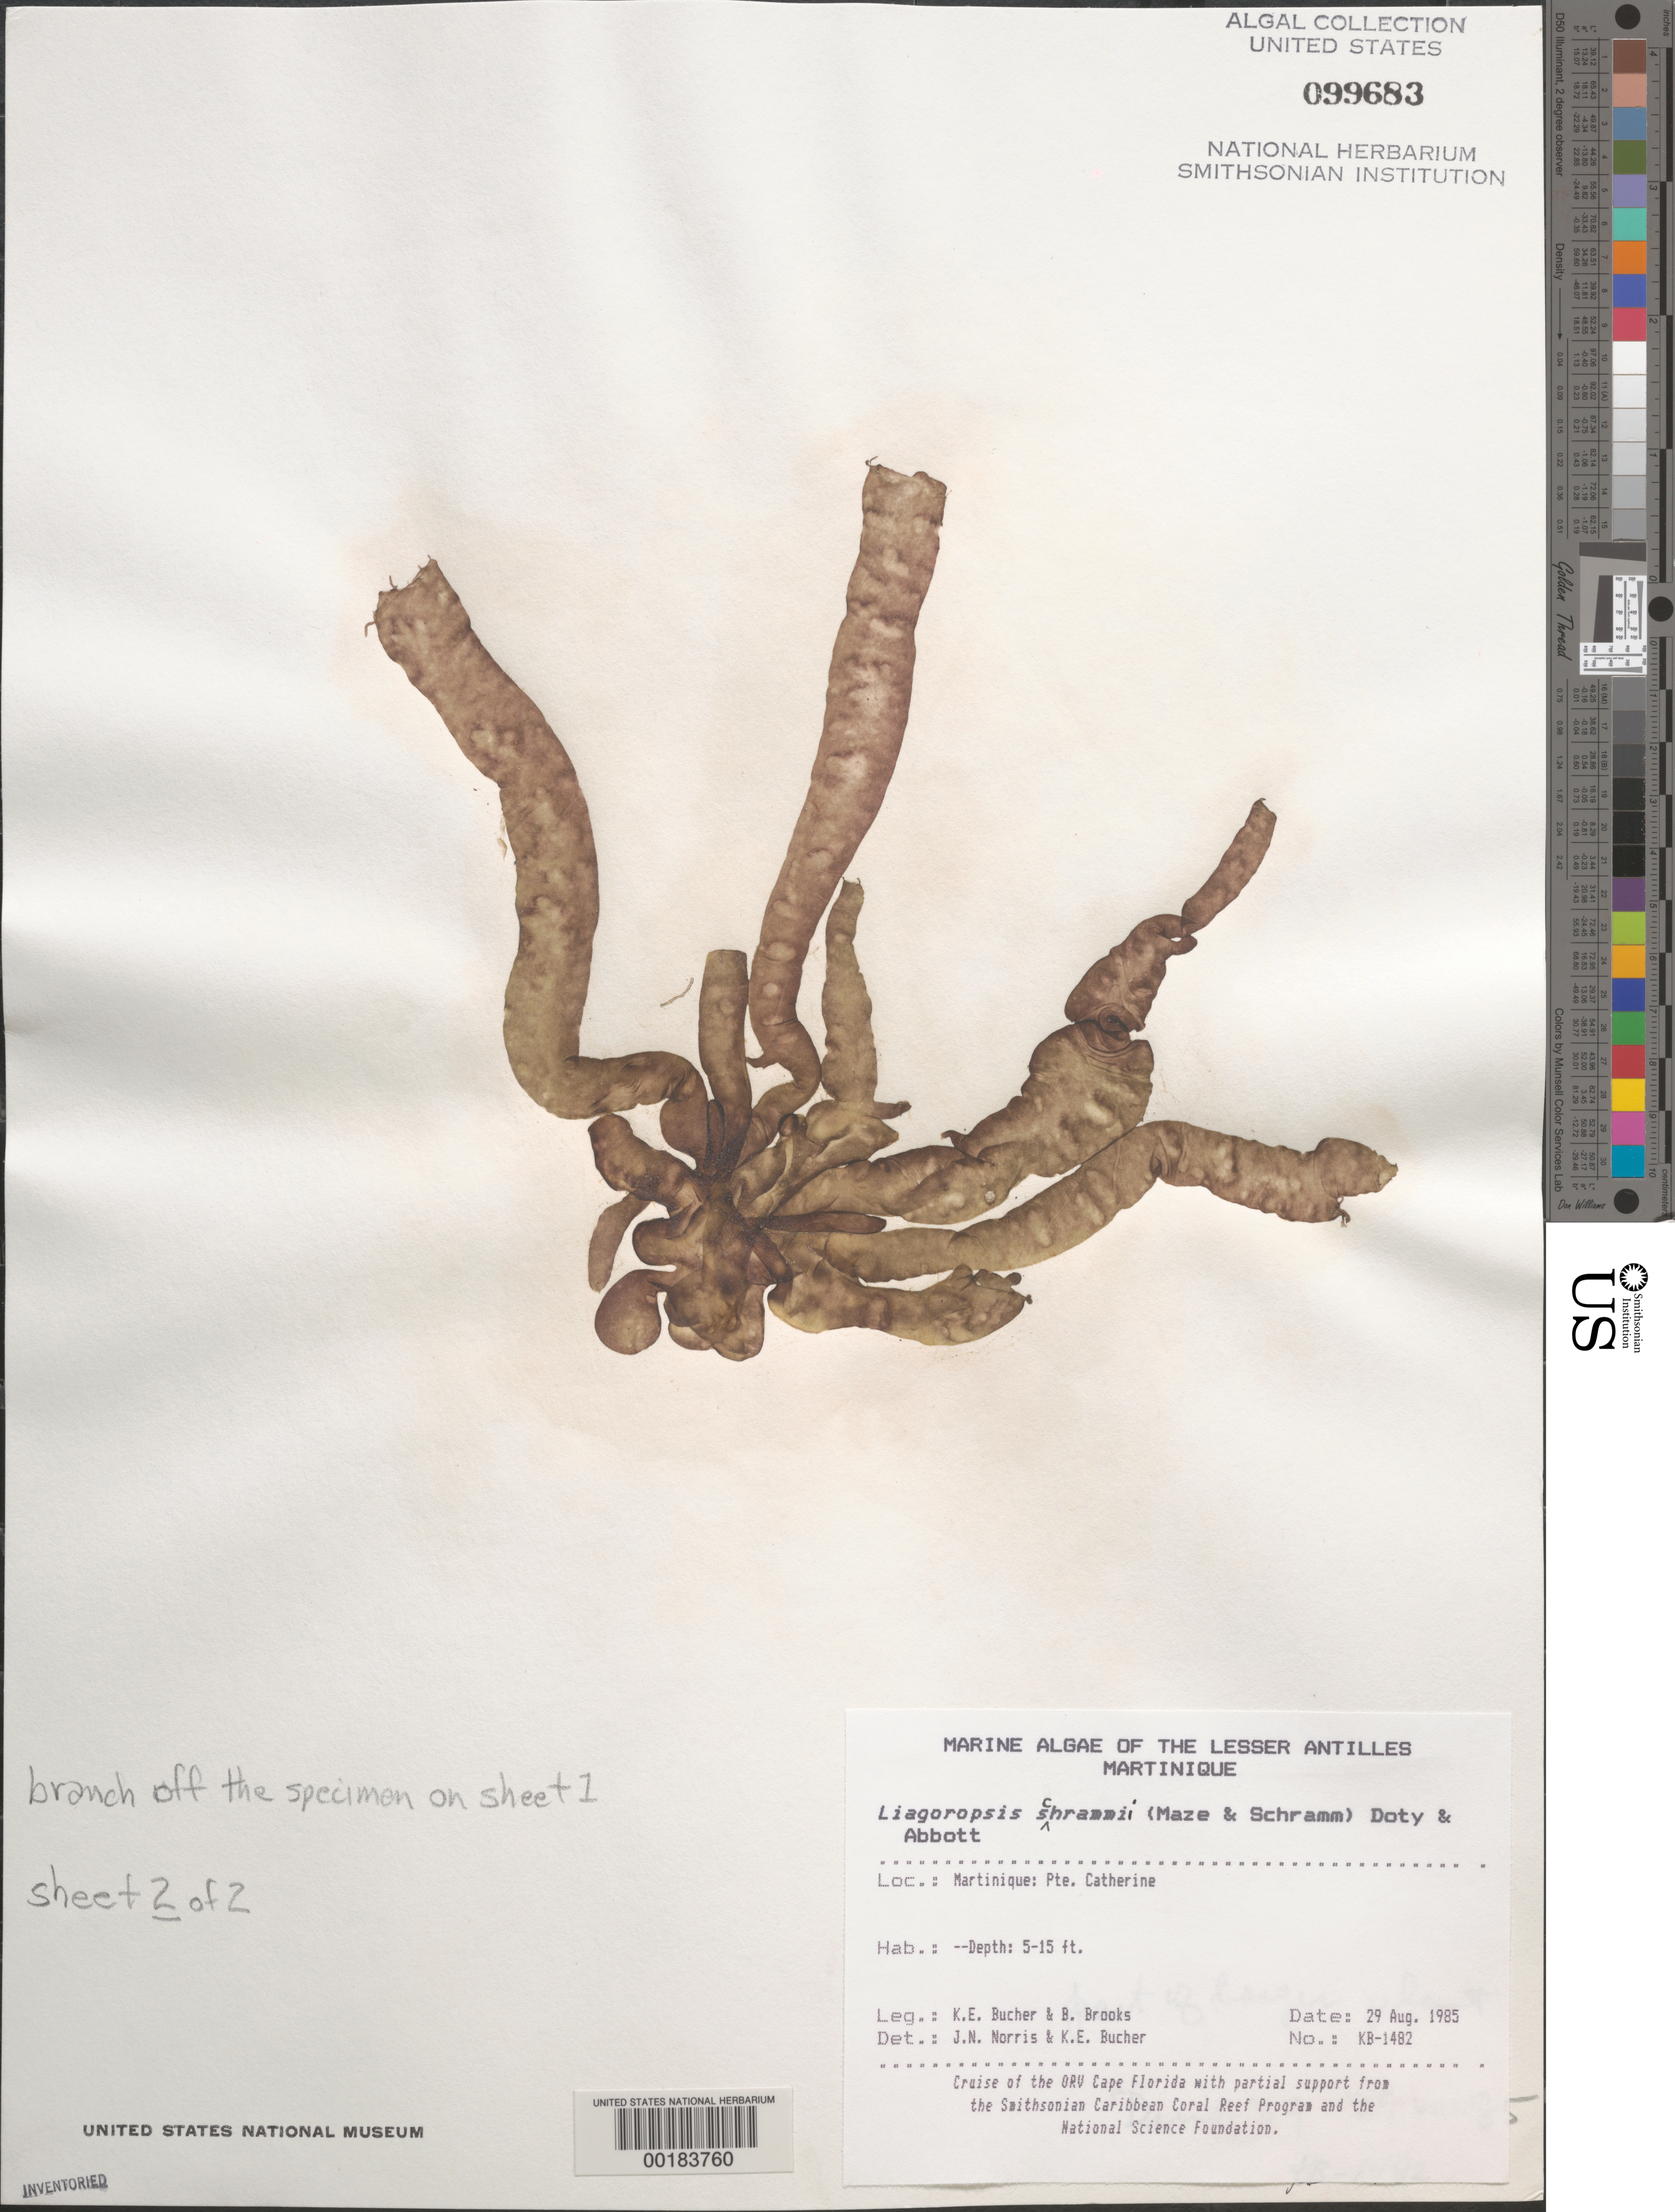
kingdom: Plantae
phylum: Rhodophyta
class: Florideophyceae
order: Nemaliales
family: Liagoraceae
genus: Liagoropsis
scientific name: Liagoropsis schrammii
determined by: Norris, J. N.; Bucher, K. E.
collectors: K. E. Bucher & B. Brooks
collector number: Kb-1482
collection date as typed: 29 Aug 1985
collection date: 1985-08-29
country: Martinique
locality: Pointe Catherine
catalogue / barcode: US 99683